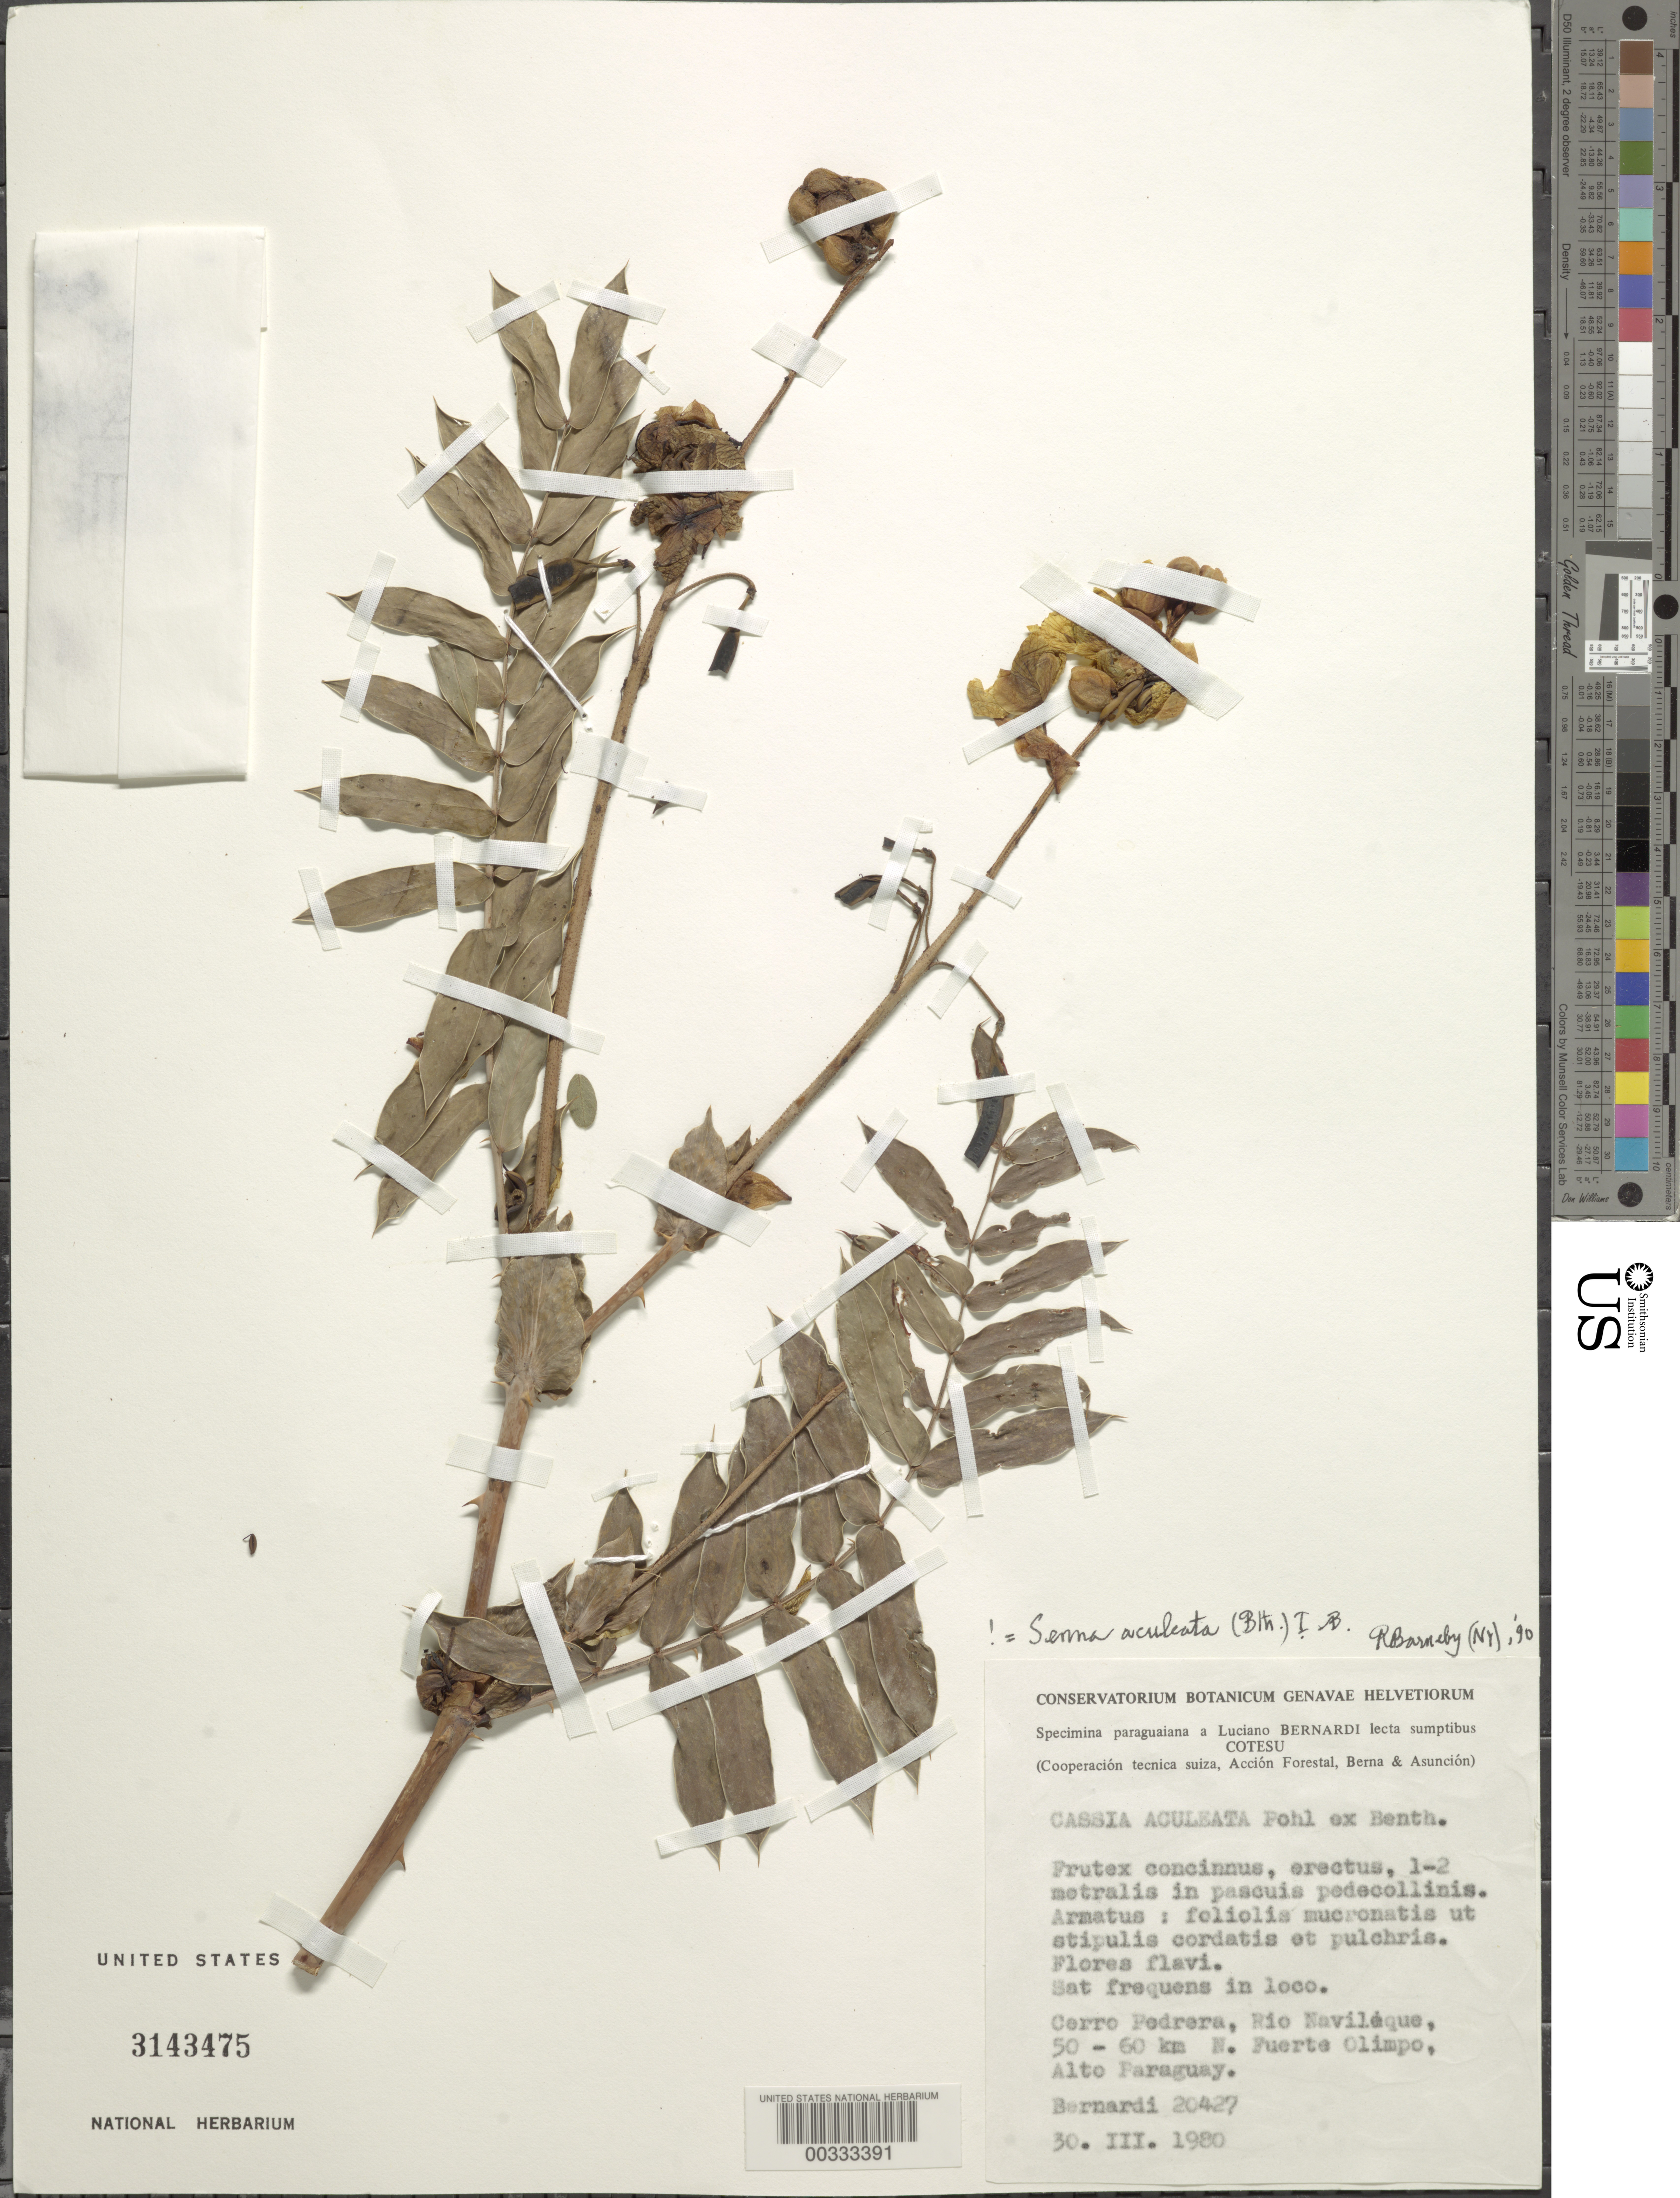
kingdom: Plantae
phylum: Tracheophyta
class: Magnoliopsida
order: Fabales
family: Fabaceae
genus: Senna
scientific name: Senna aculeata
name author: H.S. Irwin & Barneby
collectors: L. Bernardi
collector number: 20427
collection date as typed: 30 Mar 1980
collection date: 1980-03-30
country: Paraguay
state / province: Alto Paraguay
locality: Cerro pedrera, rio navileque, 50-60 km n fuerte olimpo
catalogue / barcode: US 3143475